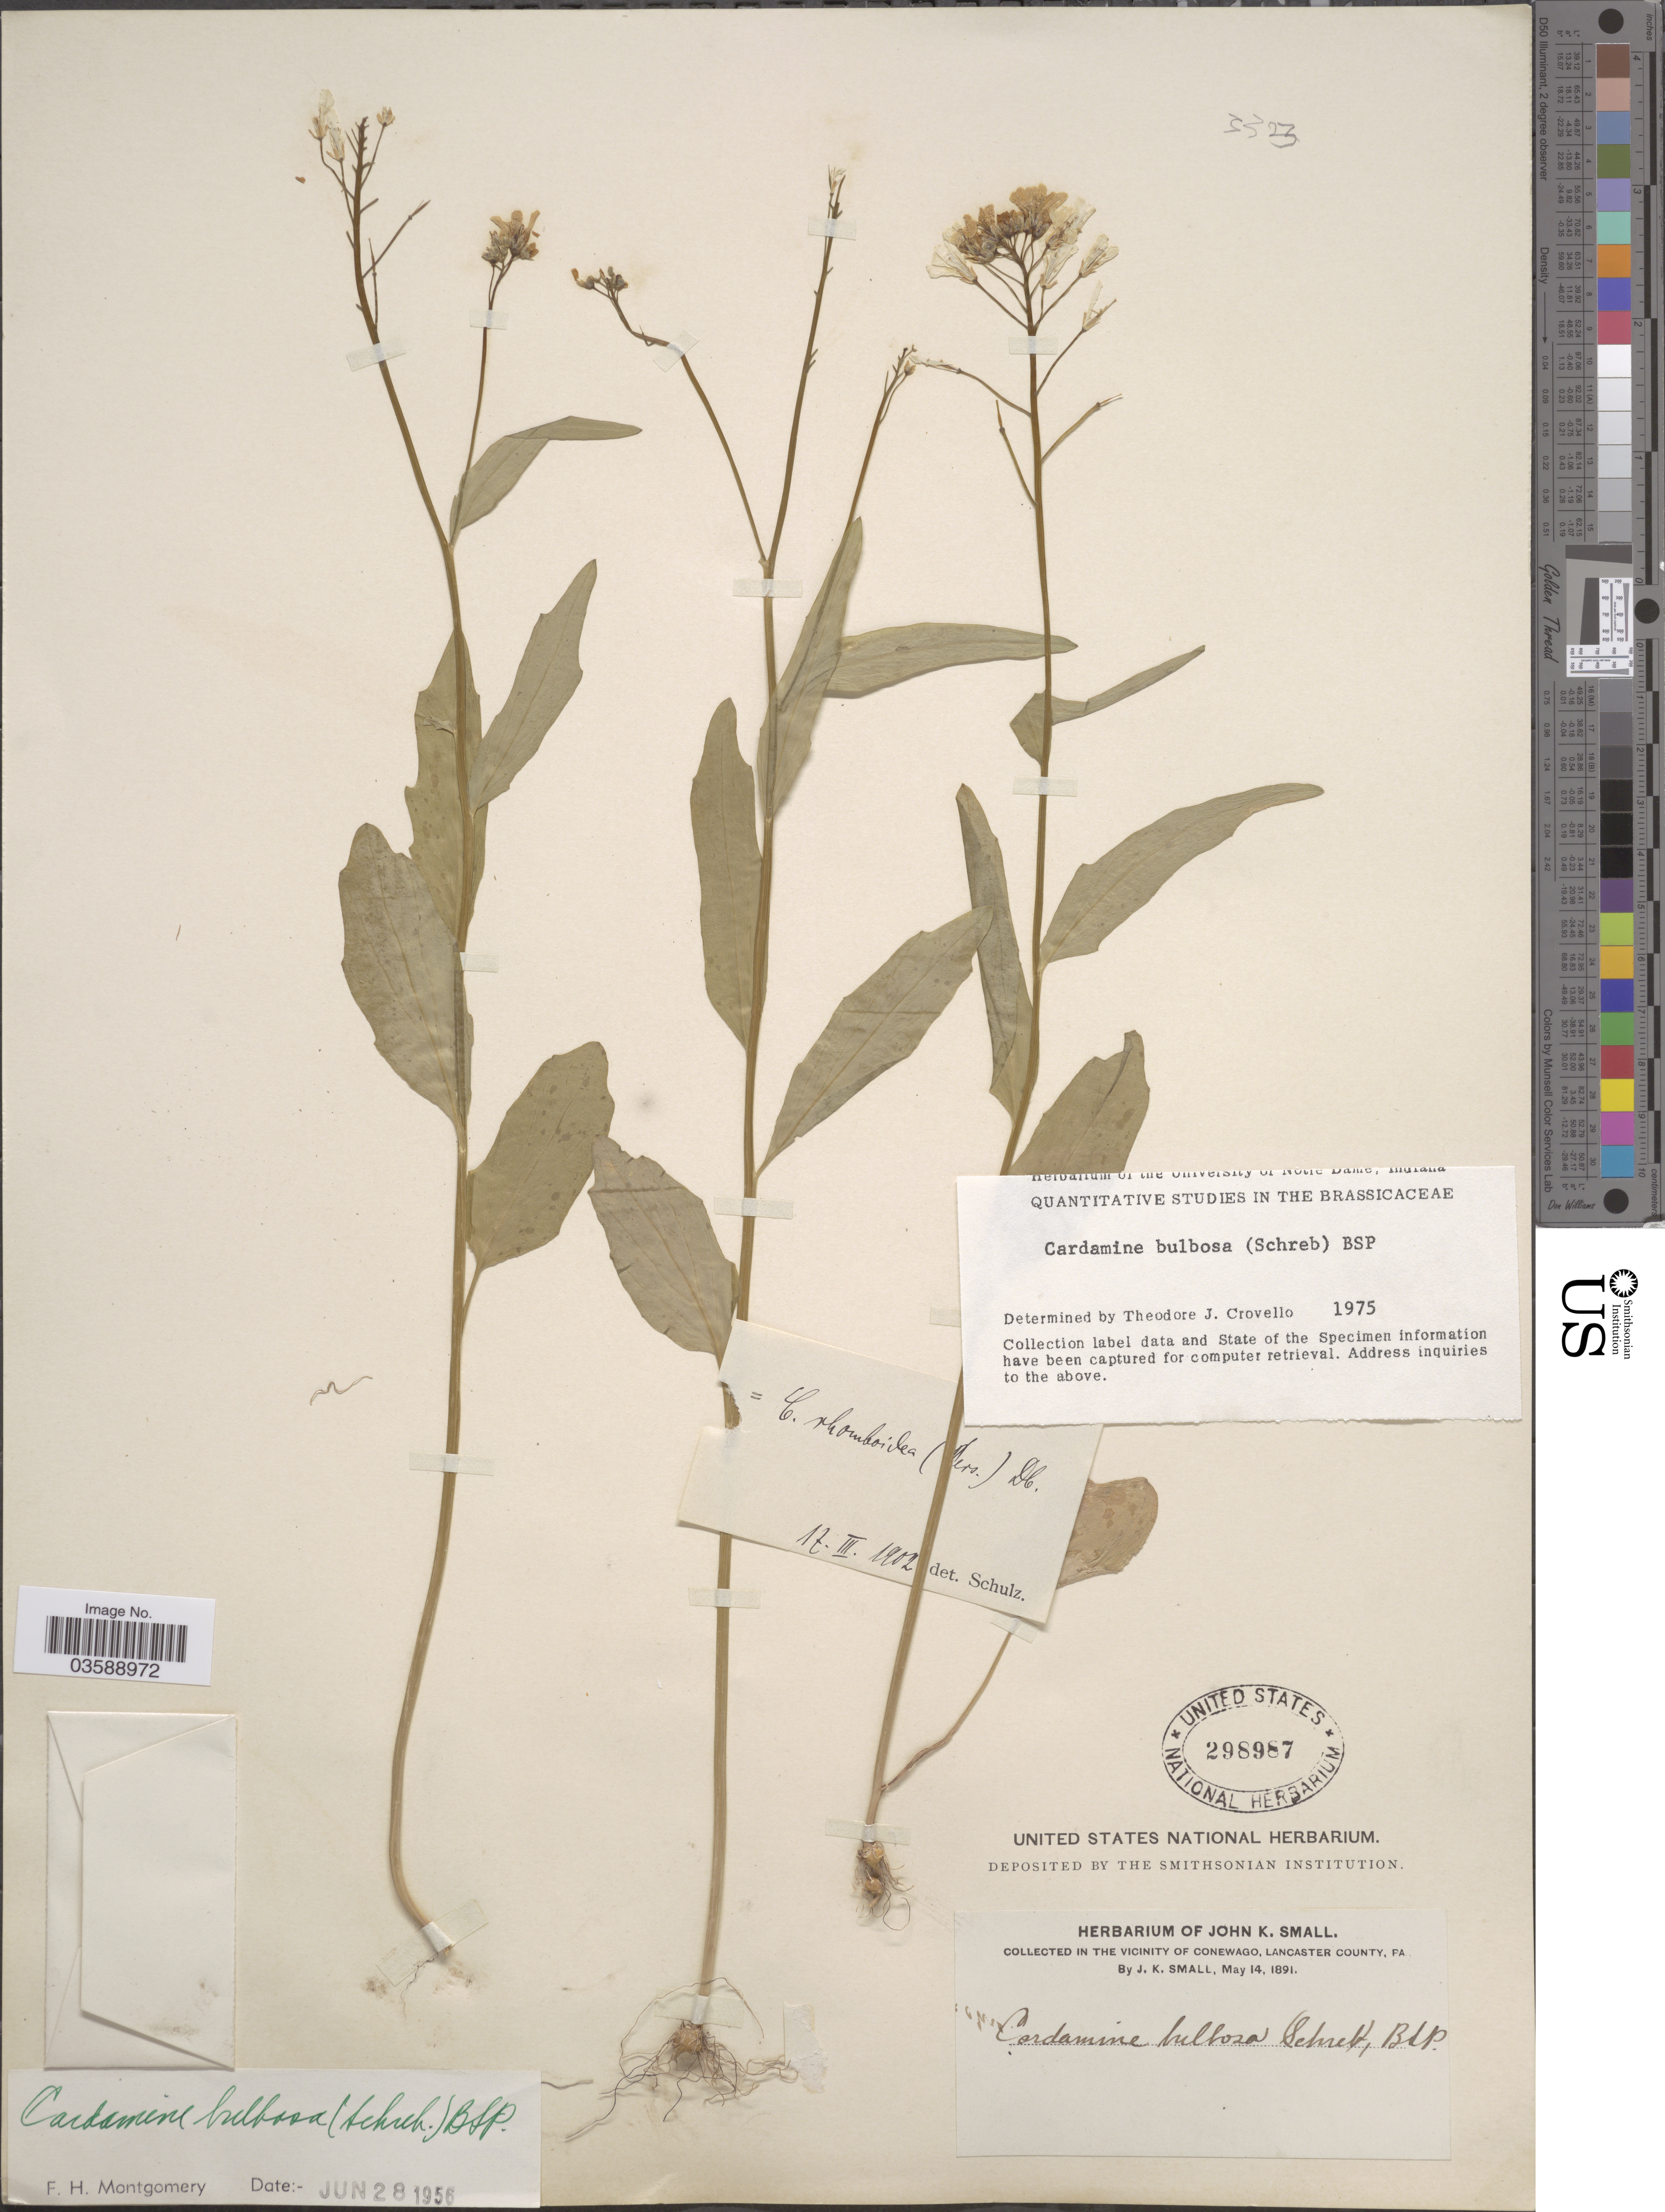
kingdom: Plantae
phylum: Tracheophyta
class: Magnoliopsida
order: Brassicales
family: Brassicaceae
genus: Cardamine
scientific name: Cardamine bulbosa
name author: (Schreb. ex Muhl.) Britton et al.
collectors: Ex herb. J. K. Small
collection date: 1891-05-14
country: United States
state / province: Pennsylvania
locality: The vicinity of Conewago, Lancaster County.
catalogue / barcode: US 298987